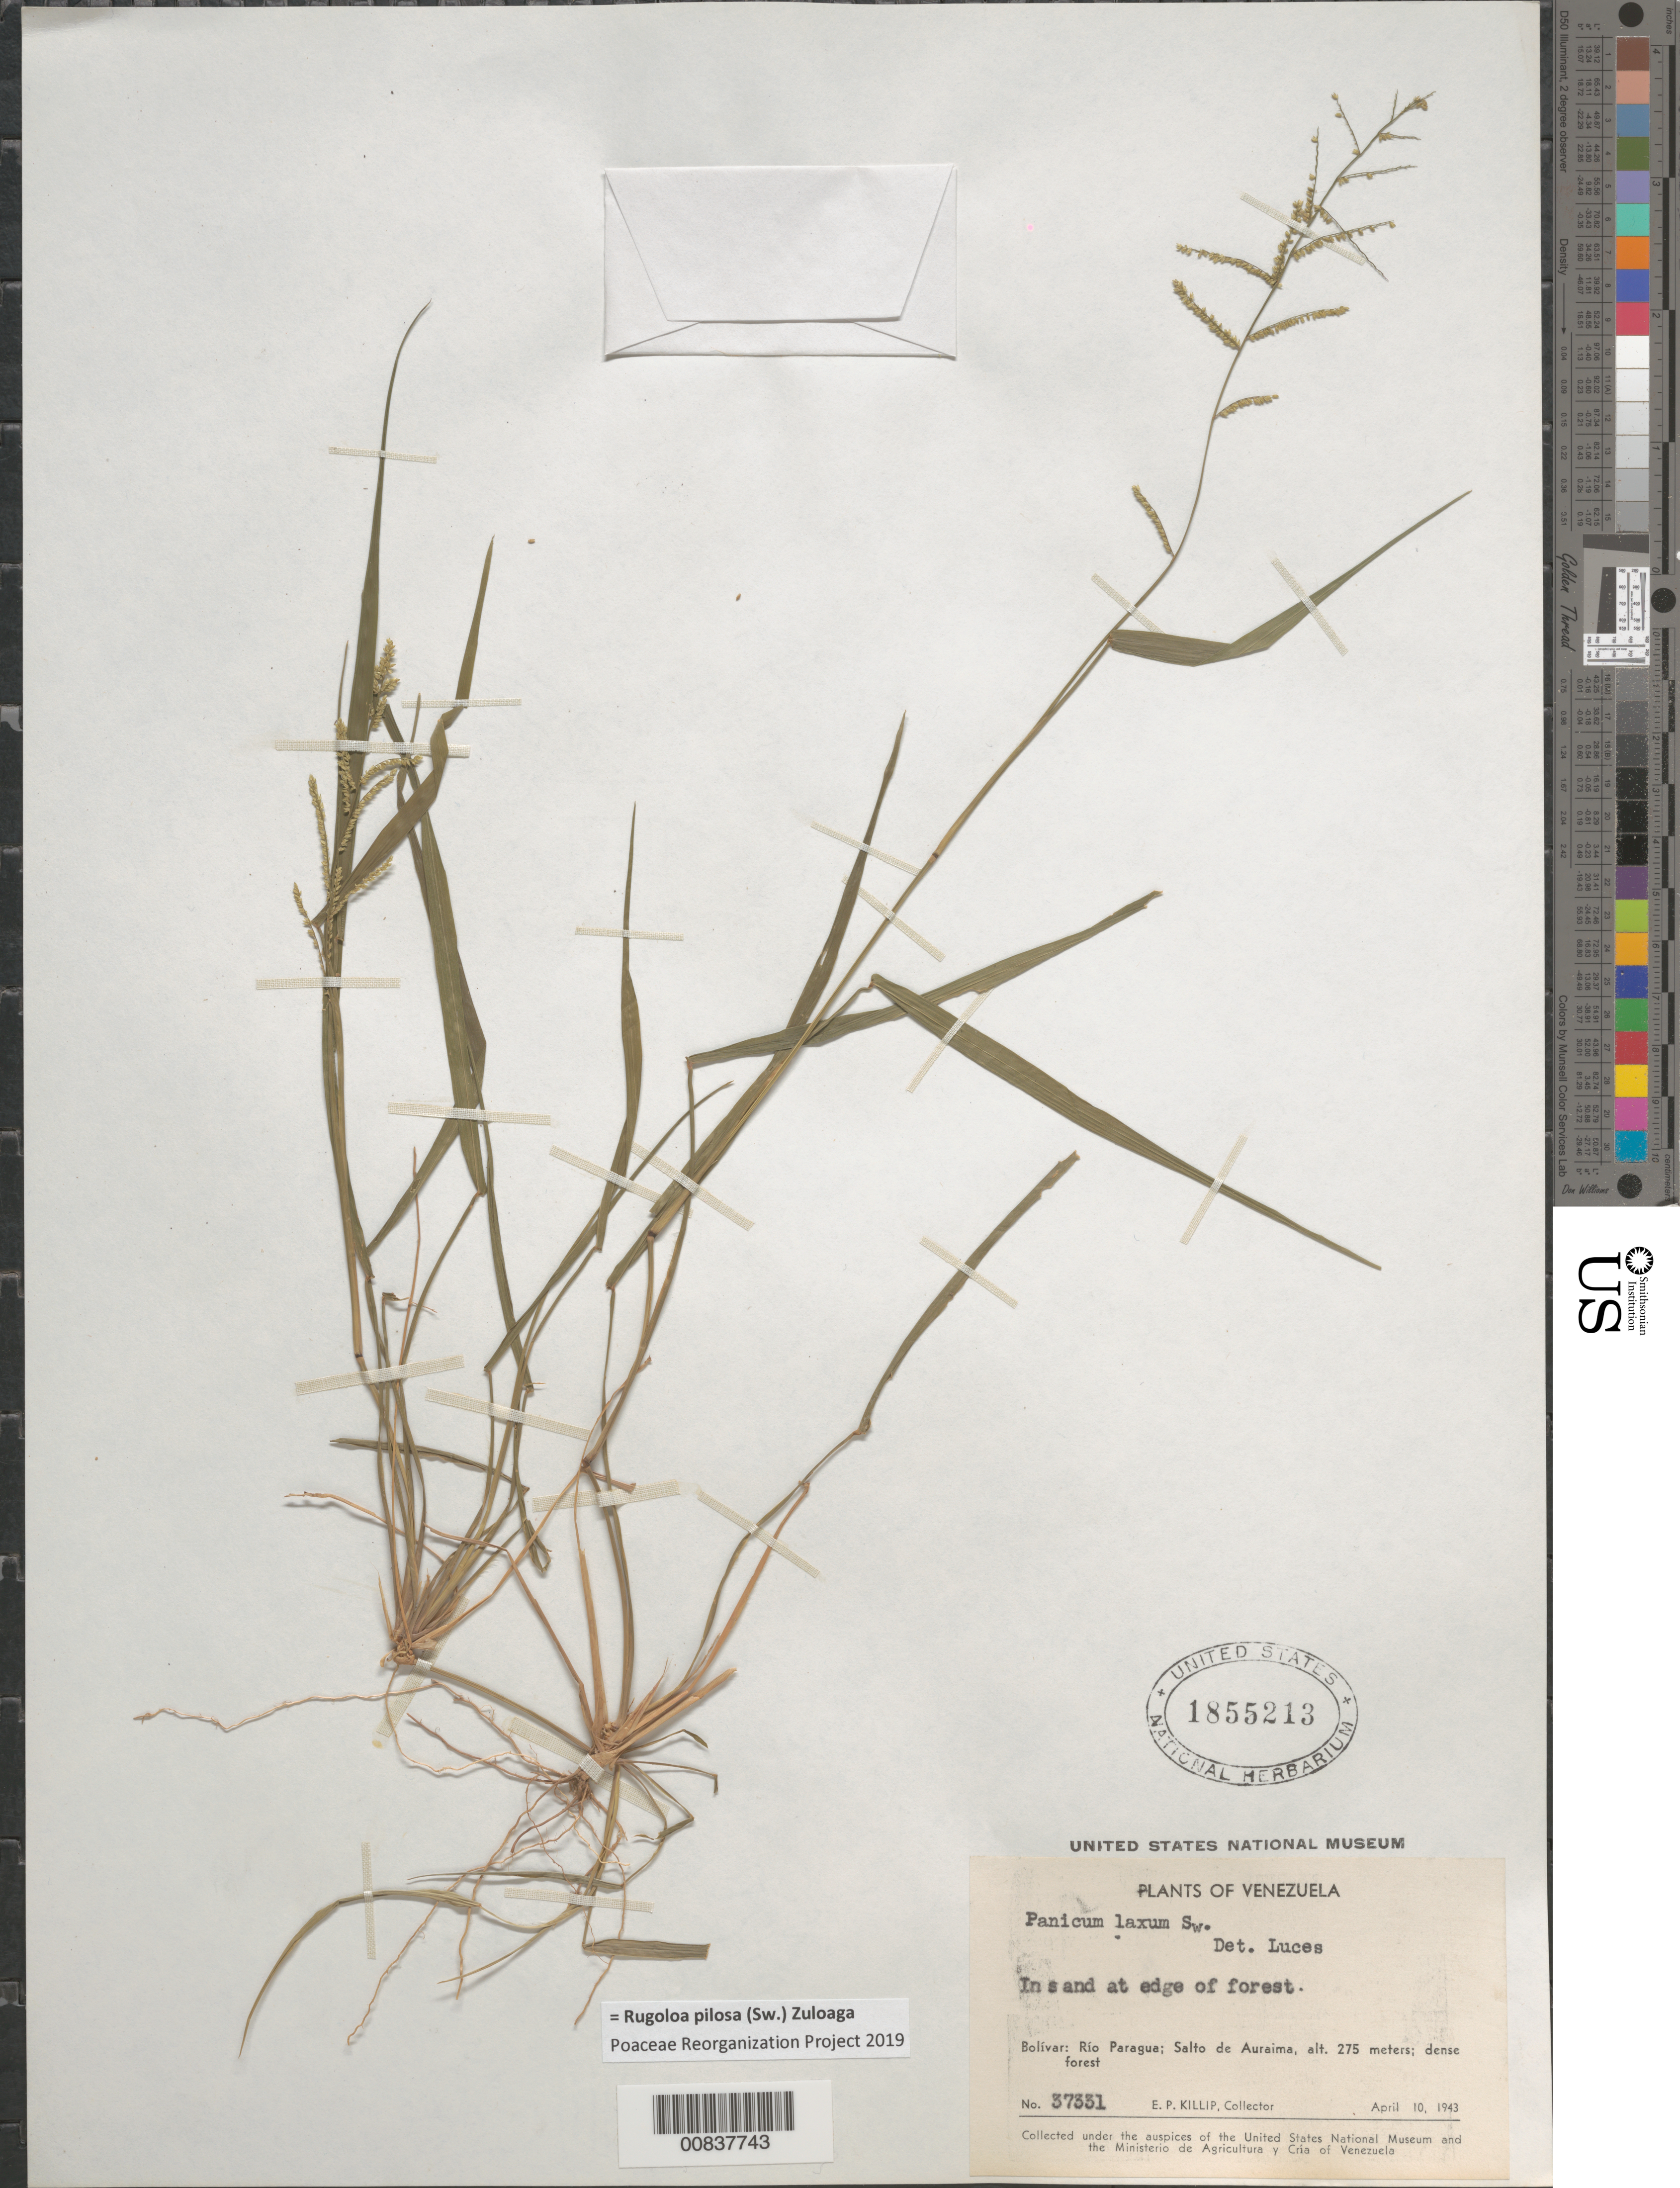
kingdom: Plantae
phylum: Tracheophyta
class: Liliopsida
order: Poales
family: Poaceae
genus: Panicum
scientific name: Panicum pilosum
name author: Sw.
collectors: E. P. Killip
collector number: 37331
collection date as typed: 10-Apr-43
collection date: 1943-04-10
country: Venezuela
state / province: Bolívar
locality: Salto de Auraima, Río Paragua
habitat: Sand at edge of dense forest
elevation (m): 275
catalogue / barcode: US 1855213